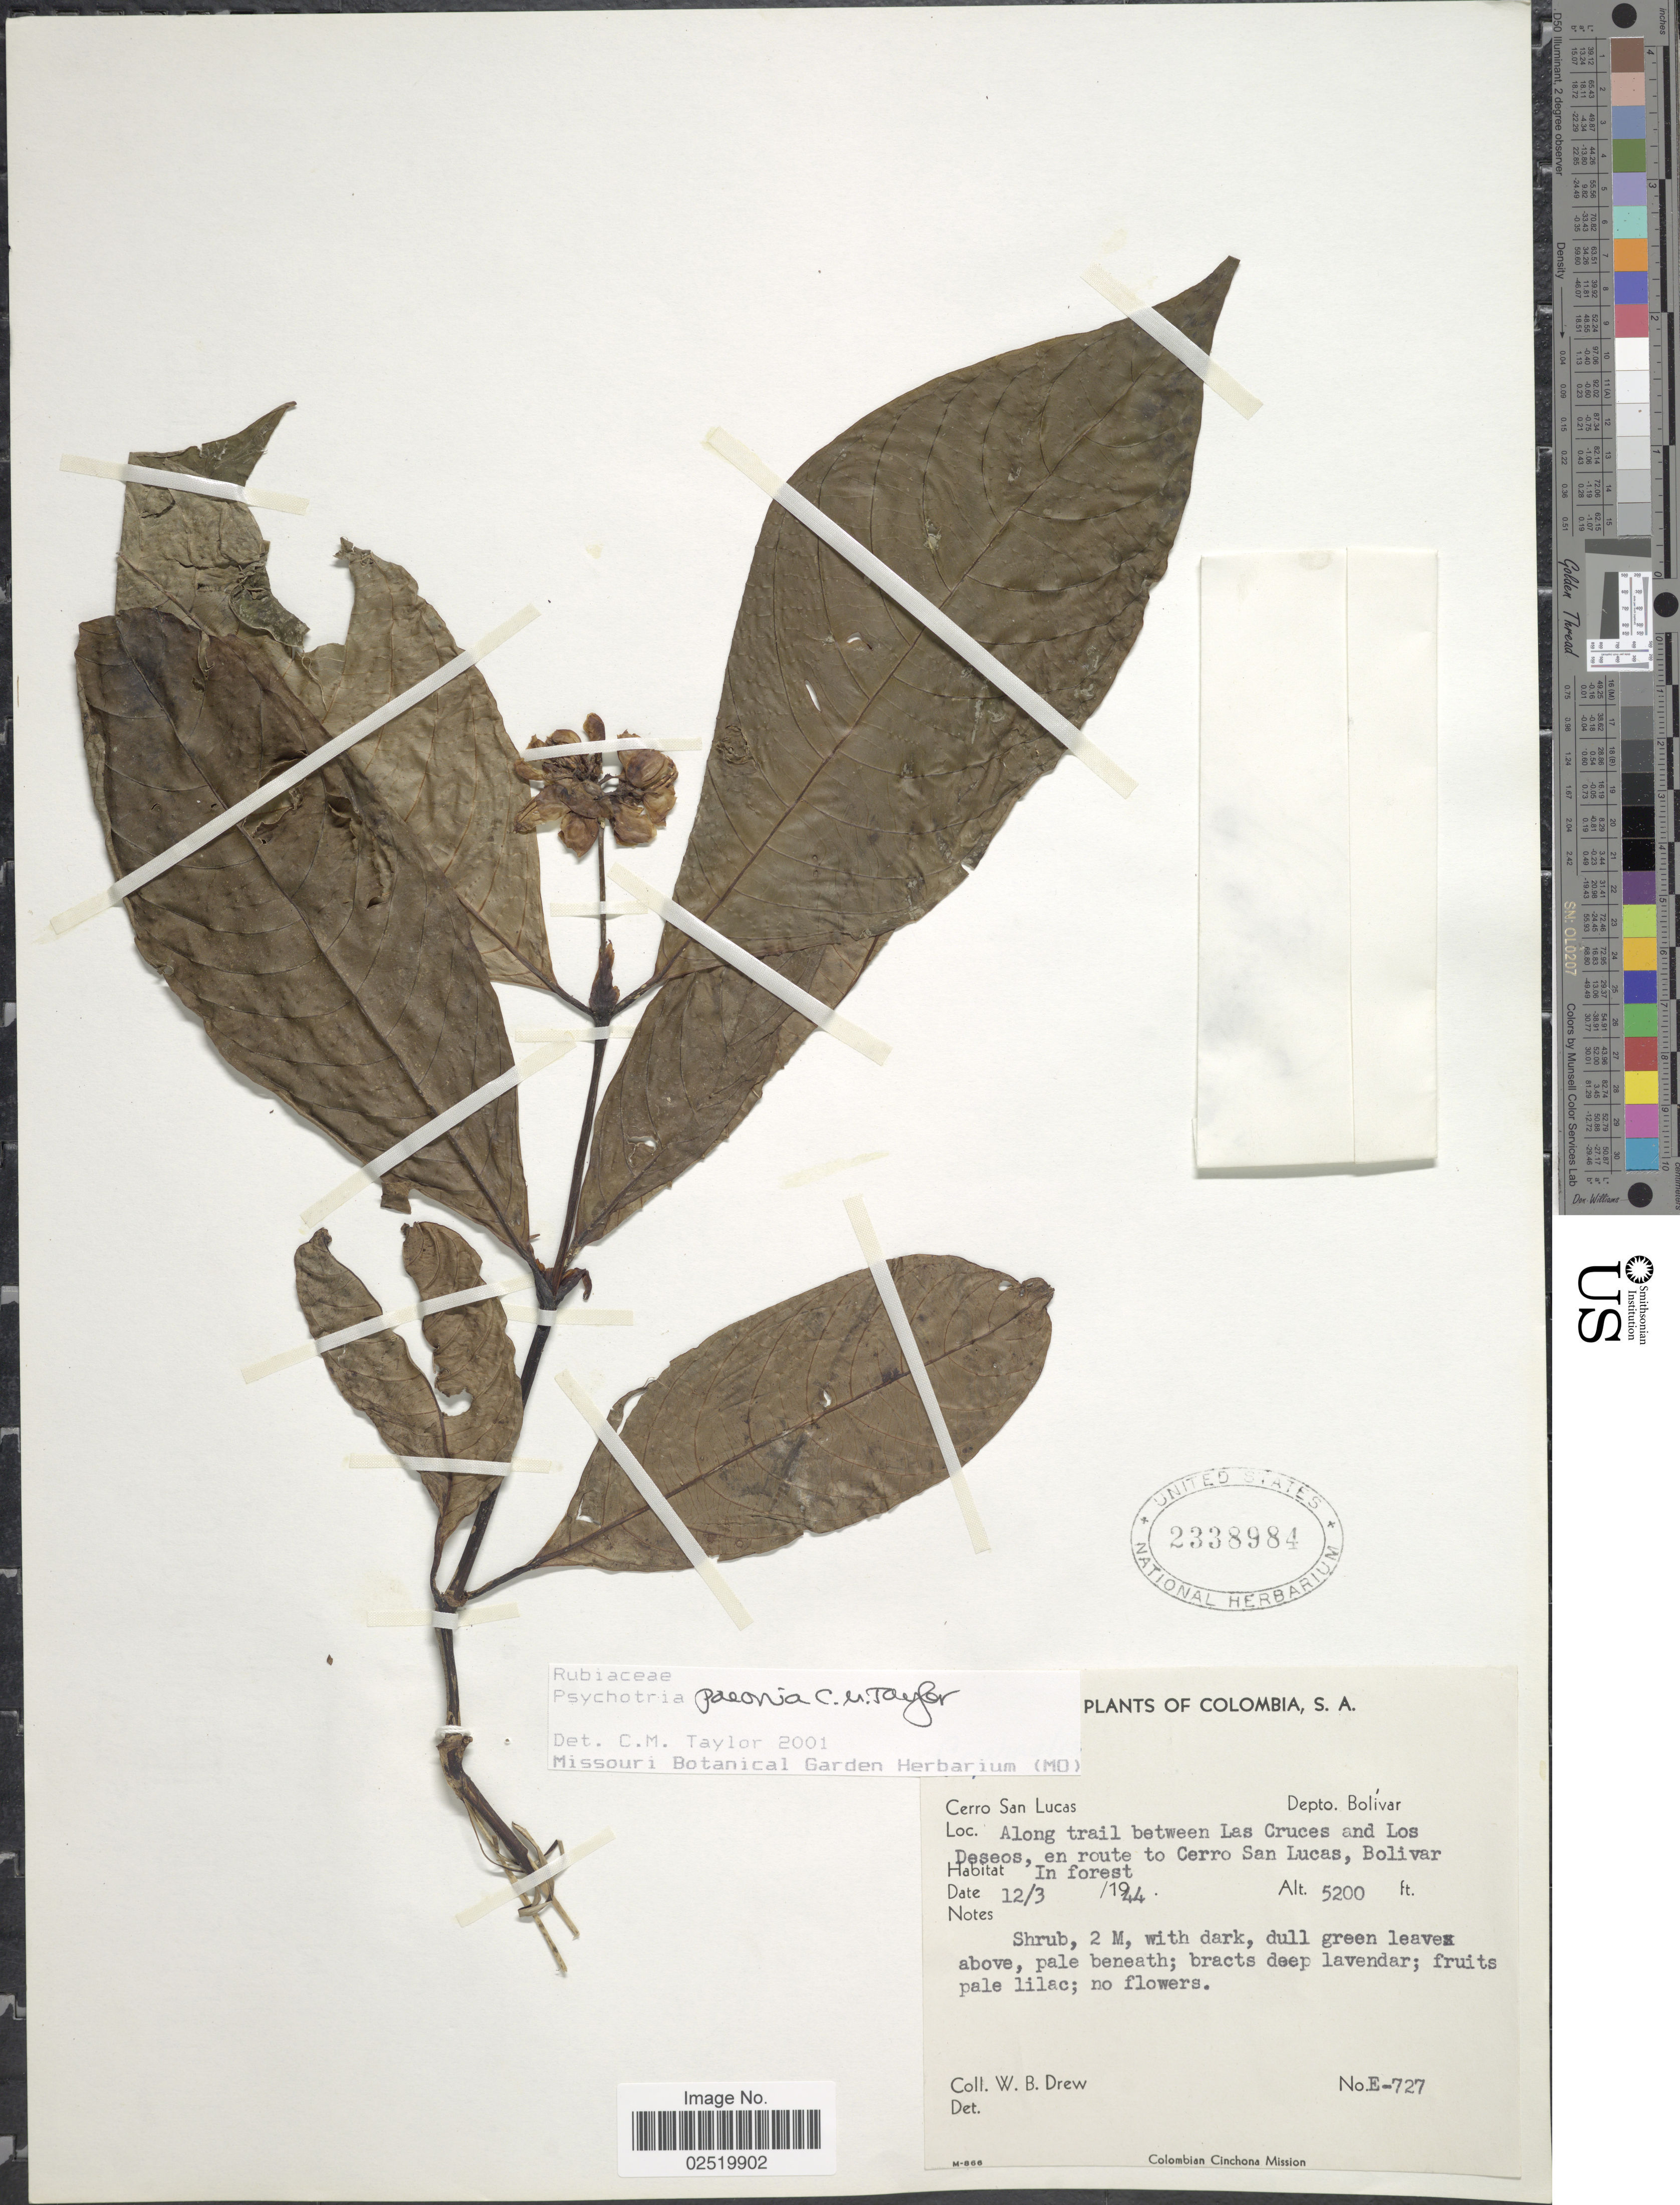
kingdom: Plantae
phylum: Tracheophyta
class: Magnoliopsida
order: Gentianales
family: Rubiaceae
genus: Psychotria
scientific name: Psychotria paeonia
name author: C.M. Taylor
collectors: W. B. Drew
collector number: E-727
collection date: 1944-03-12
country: Colombia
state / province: Bolívar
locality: Ceroo San Lucas. Along trail between Las Cruces and Los Deseos, en route to Cerro San Lucas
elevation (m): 1585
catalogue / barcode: US 2338984